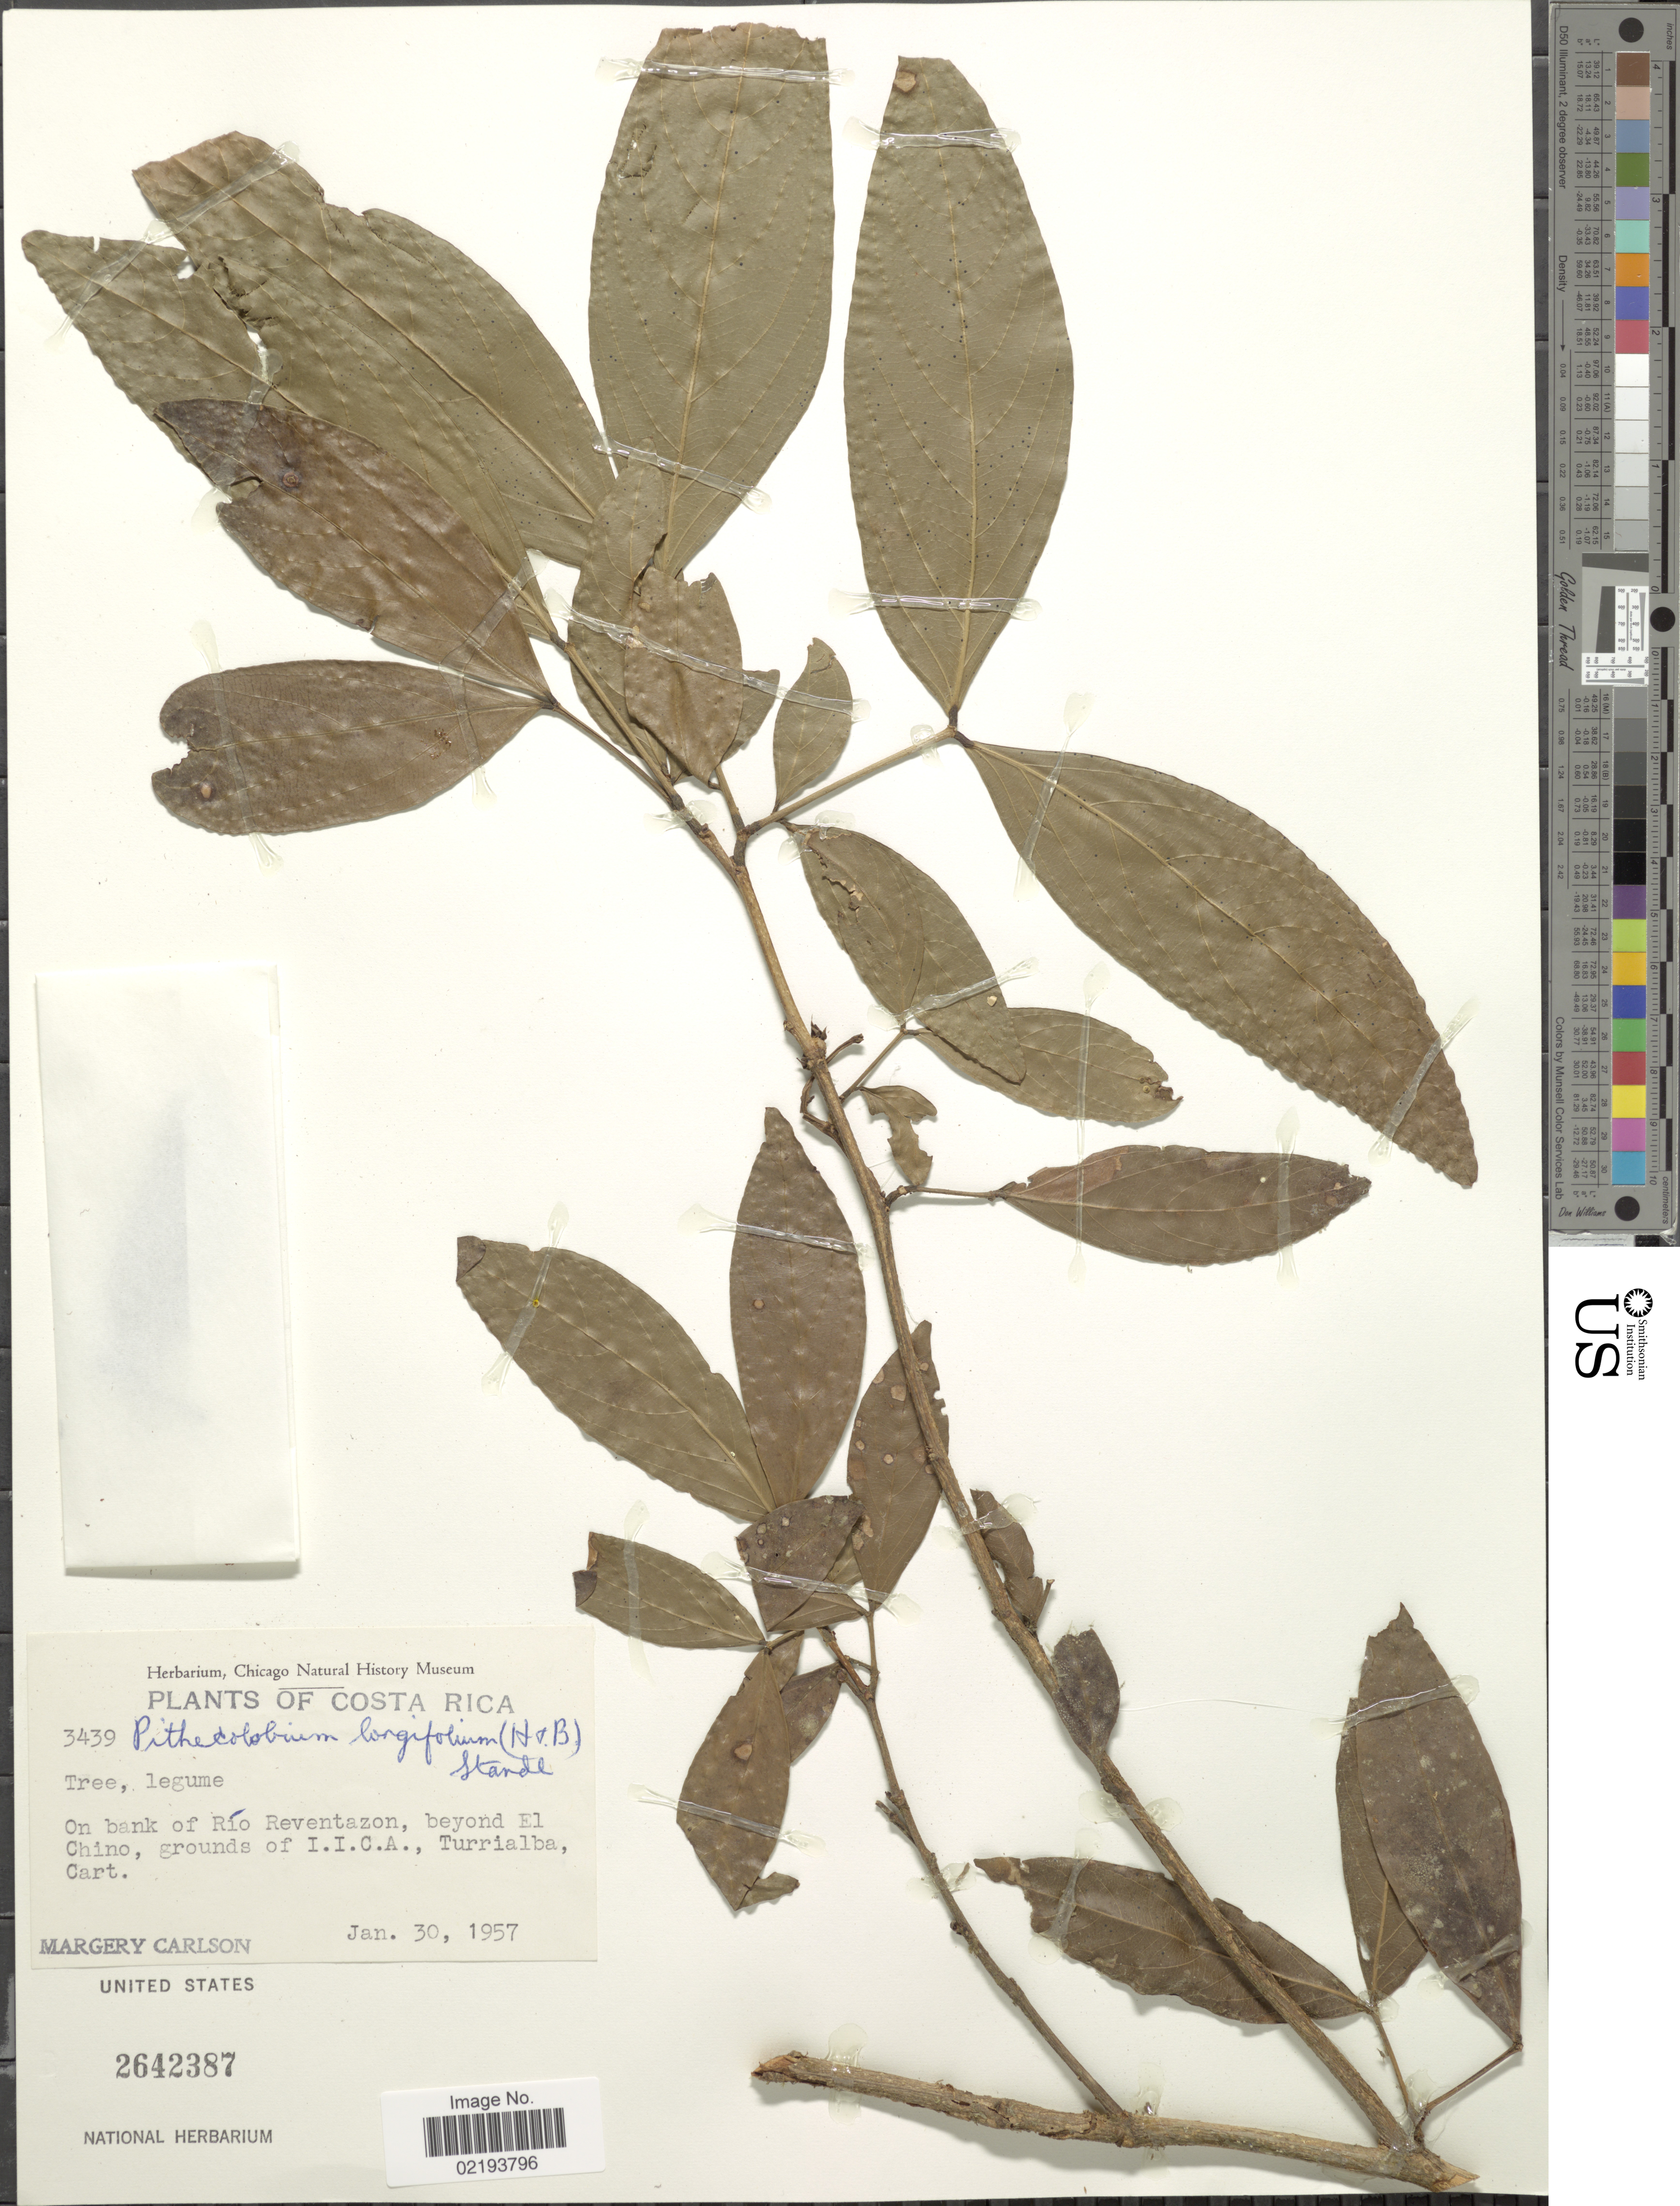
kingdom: Plantae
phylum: Tracheophyta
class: Magnoliopsida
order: Fabales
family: Fabaceae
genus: Zygia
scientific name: Zygia longifolia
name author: (Willd.) Britton & Rose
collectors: M. C. Carlson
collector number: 3439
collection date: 1957-01-30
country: Costa Rica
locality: On bank of Río Reventazon, beyond El Chino, grounds of I.I.C.A., Tirrialba, Cart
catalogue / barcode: US 2642387